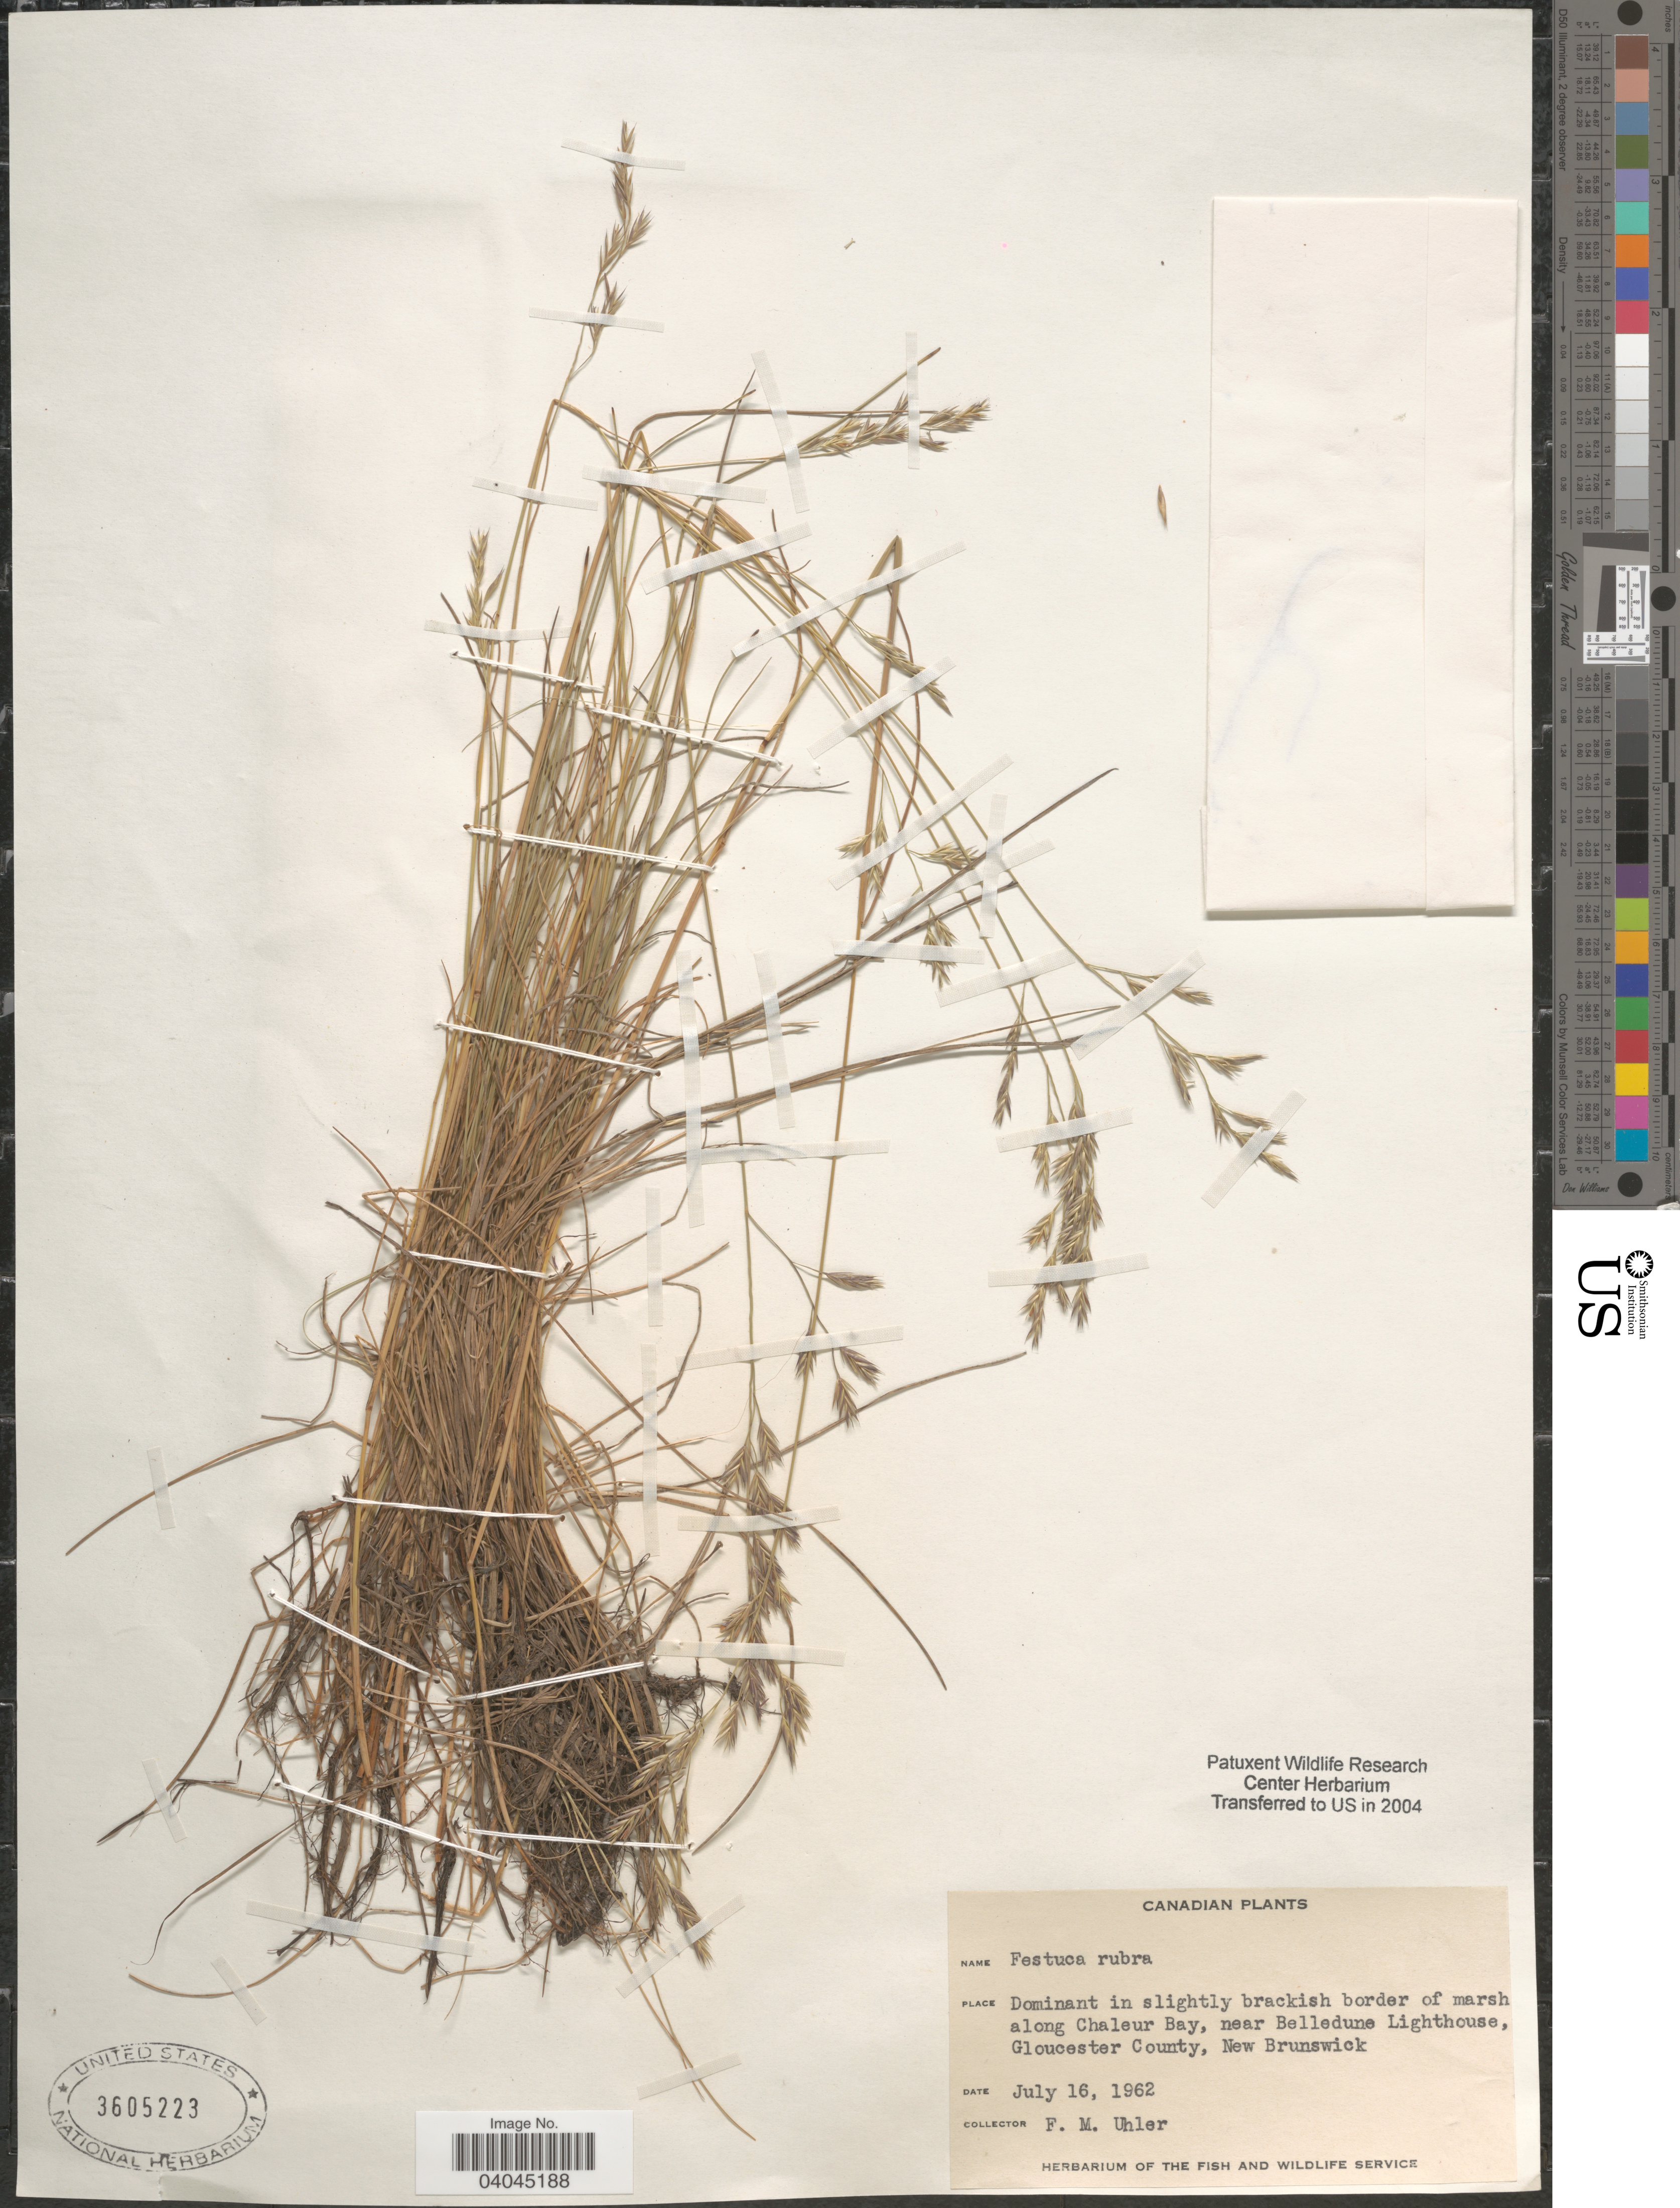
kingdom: Plantae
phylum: Tracheophyta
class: Liliopsida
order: Poales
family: Poaceae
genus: Festuca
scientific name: Festuca rubra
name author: L.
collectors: F. M. Uhler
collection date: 1962-07-16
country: Canada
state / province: New Brunswick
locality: Along Chaleur Bay, near Belledune Lighthouse, Gloucester County.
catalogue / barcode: US 3605223